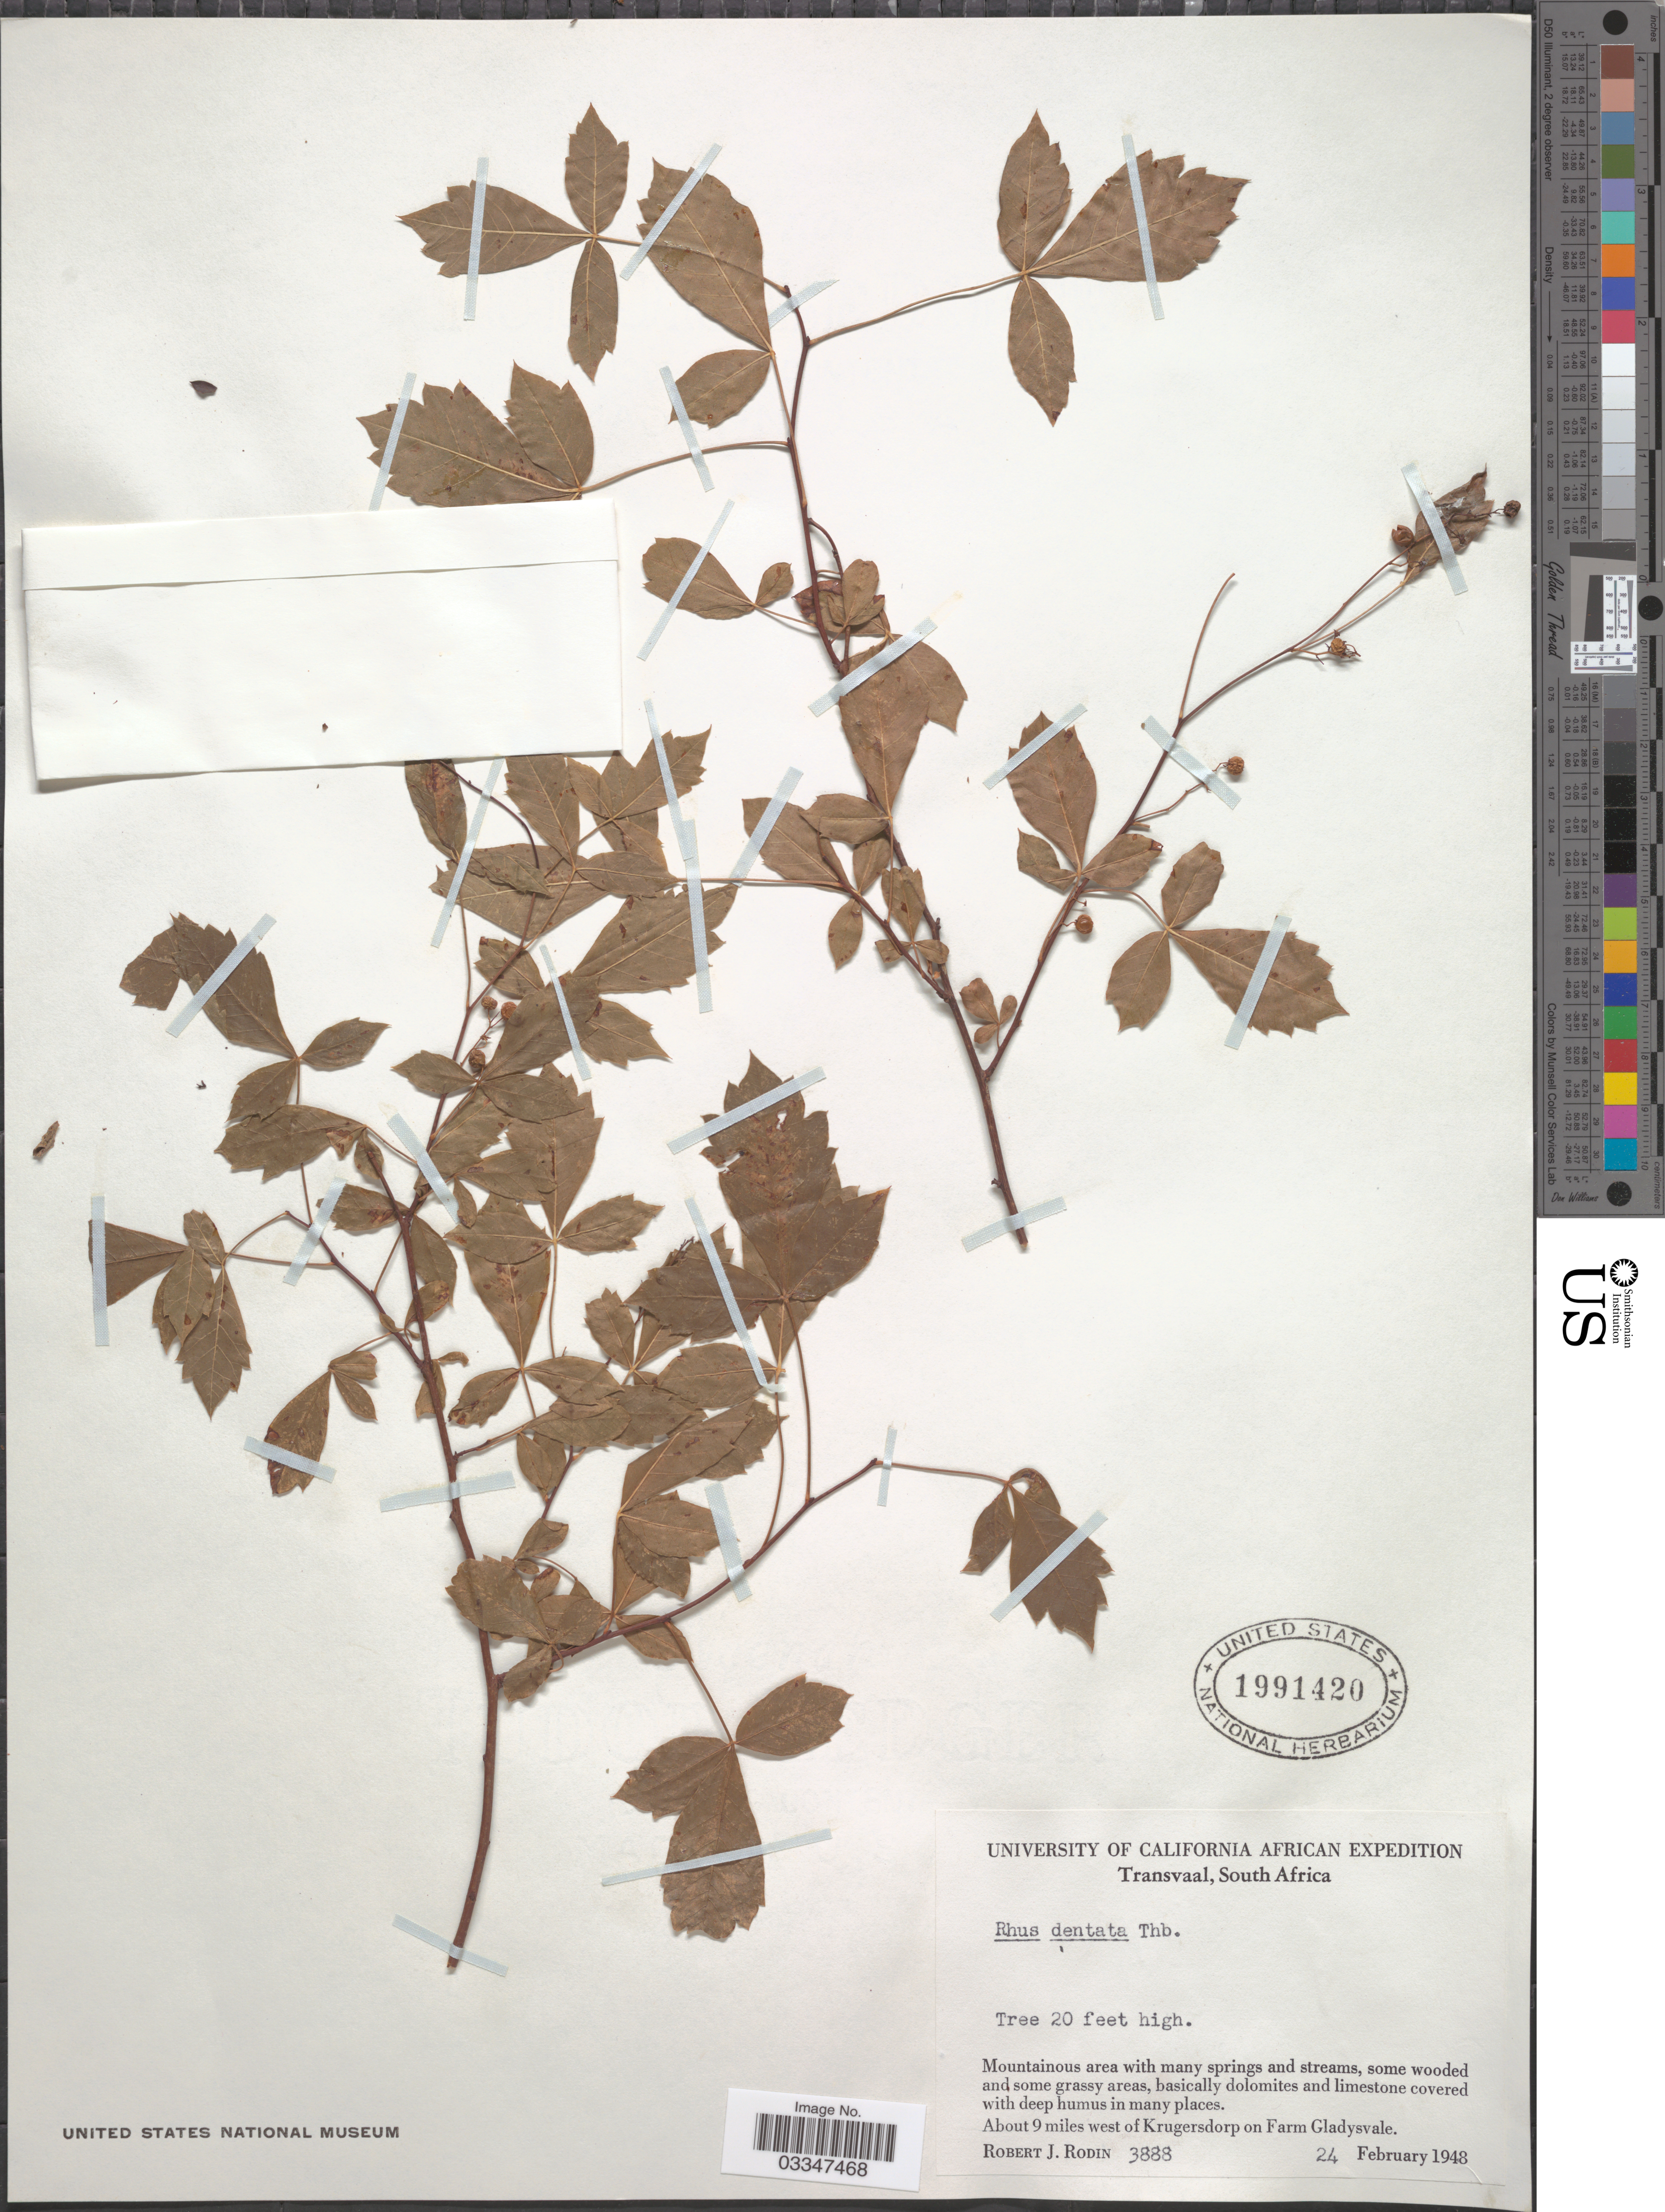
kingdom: Plantae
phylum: Tracheophyta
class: Magnoliopsida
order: Sapindales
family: Anacardiaceae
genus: Rhus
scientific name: Rhus dentata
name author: Thunb.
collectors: R. J. Rodin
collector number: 3888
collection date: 1948-02-24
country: South Africa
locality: Transvaal. About 9 miles west of Krugersdorp on Farm Gladysvale.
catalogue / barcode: US 1991420